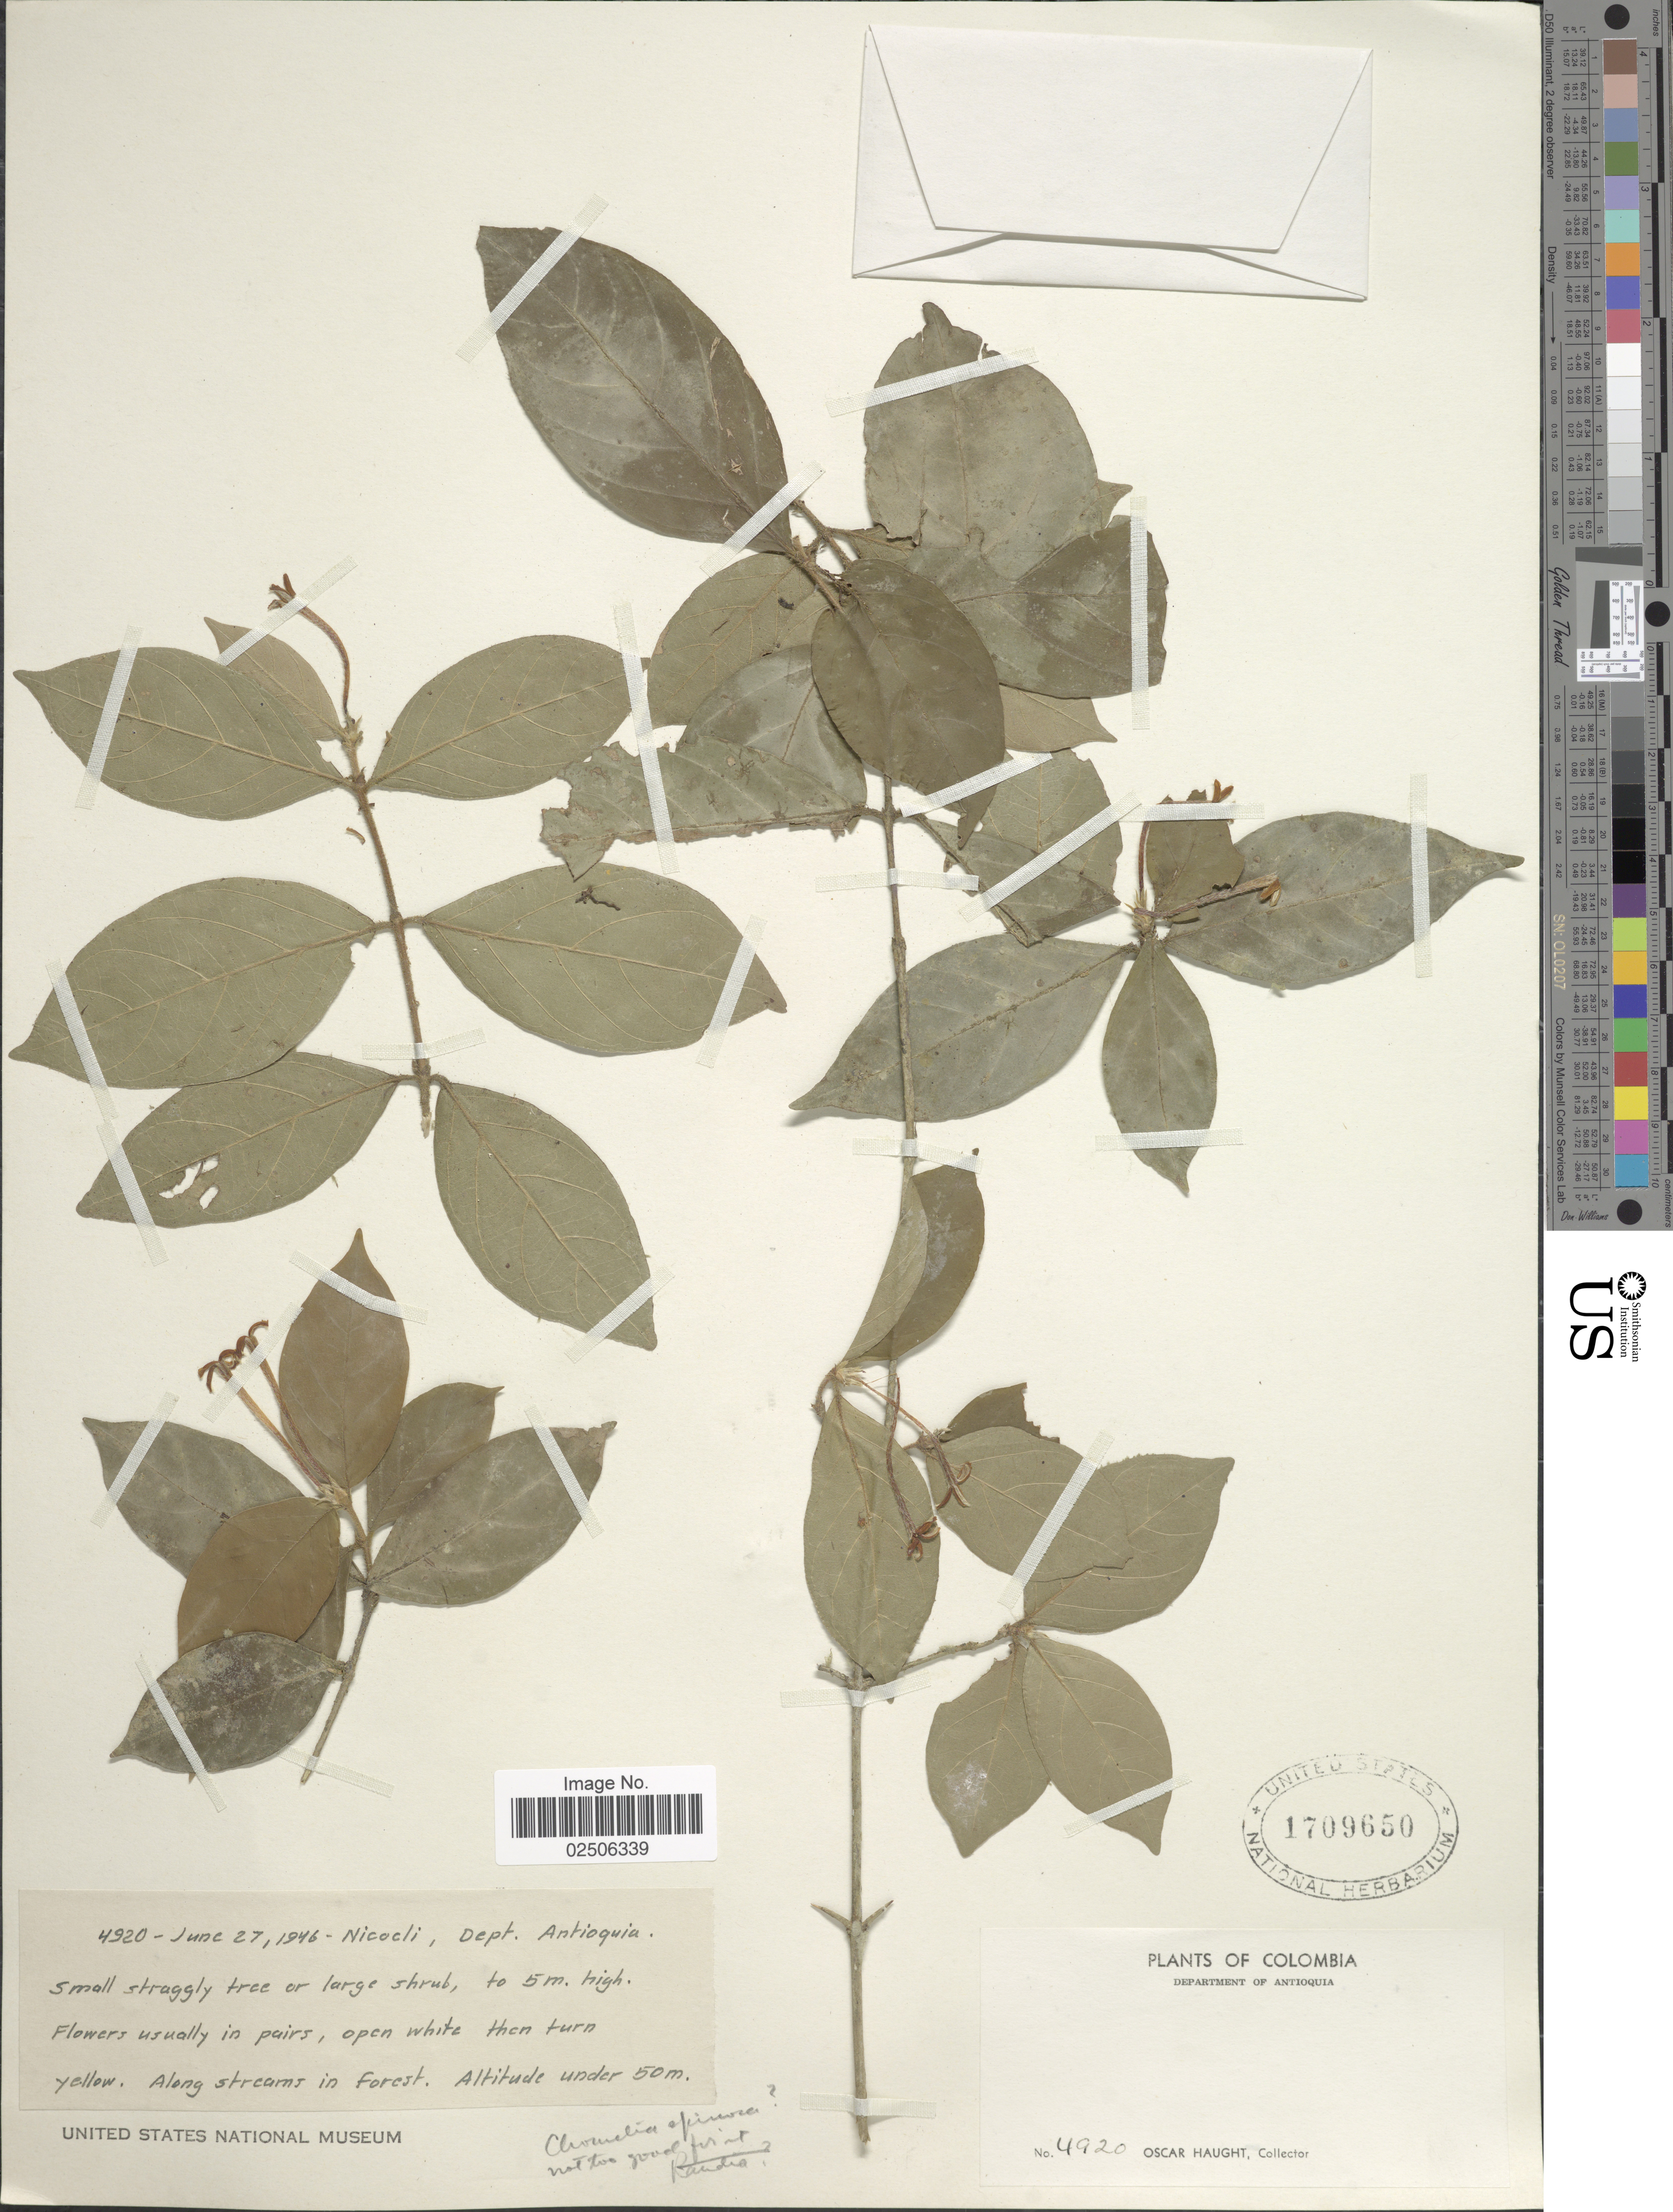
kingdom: Plantae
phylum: Tracheophyta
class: Magnoliopsida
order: Gentianales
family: Rubiaceae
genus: Chomelia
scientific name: Chomelia spinosa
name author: Jacq.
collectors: O. Haught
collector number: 4920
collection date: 1946-06-27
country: Colombia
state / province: Antioquia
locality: Nicocli, along streams in forest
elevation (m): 50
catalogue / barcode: US 1709650